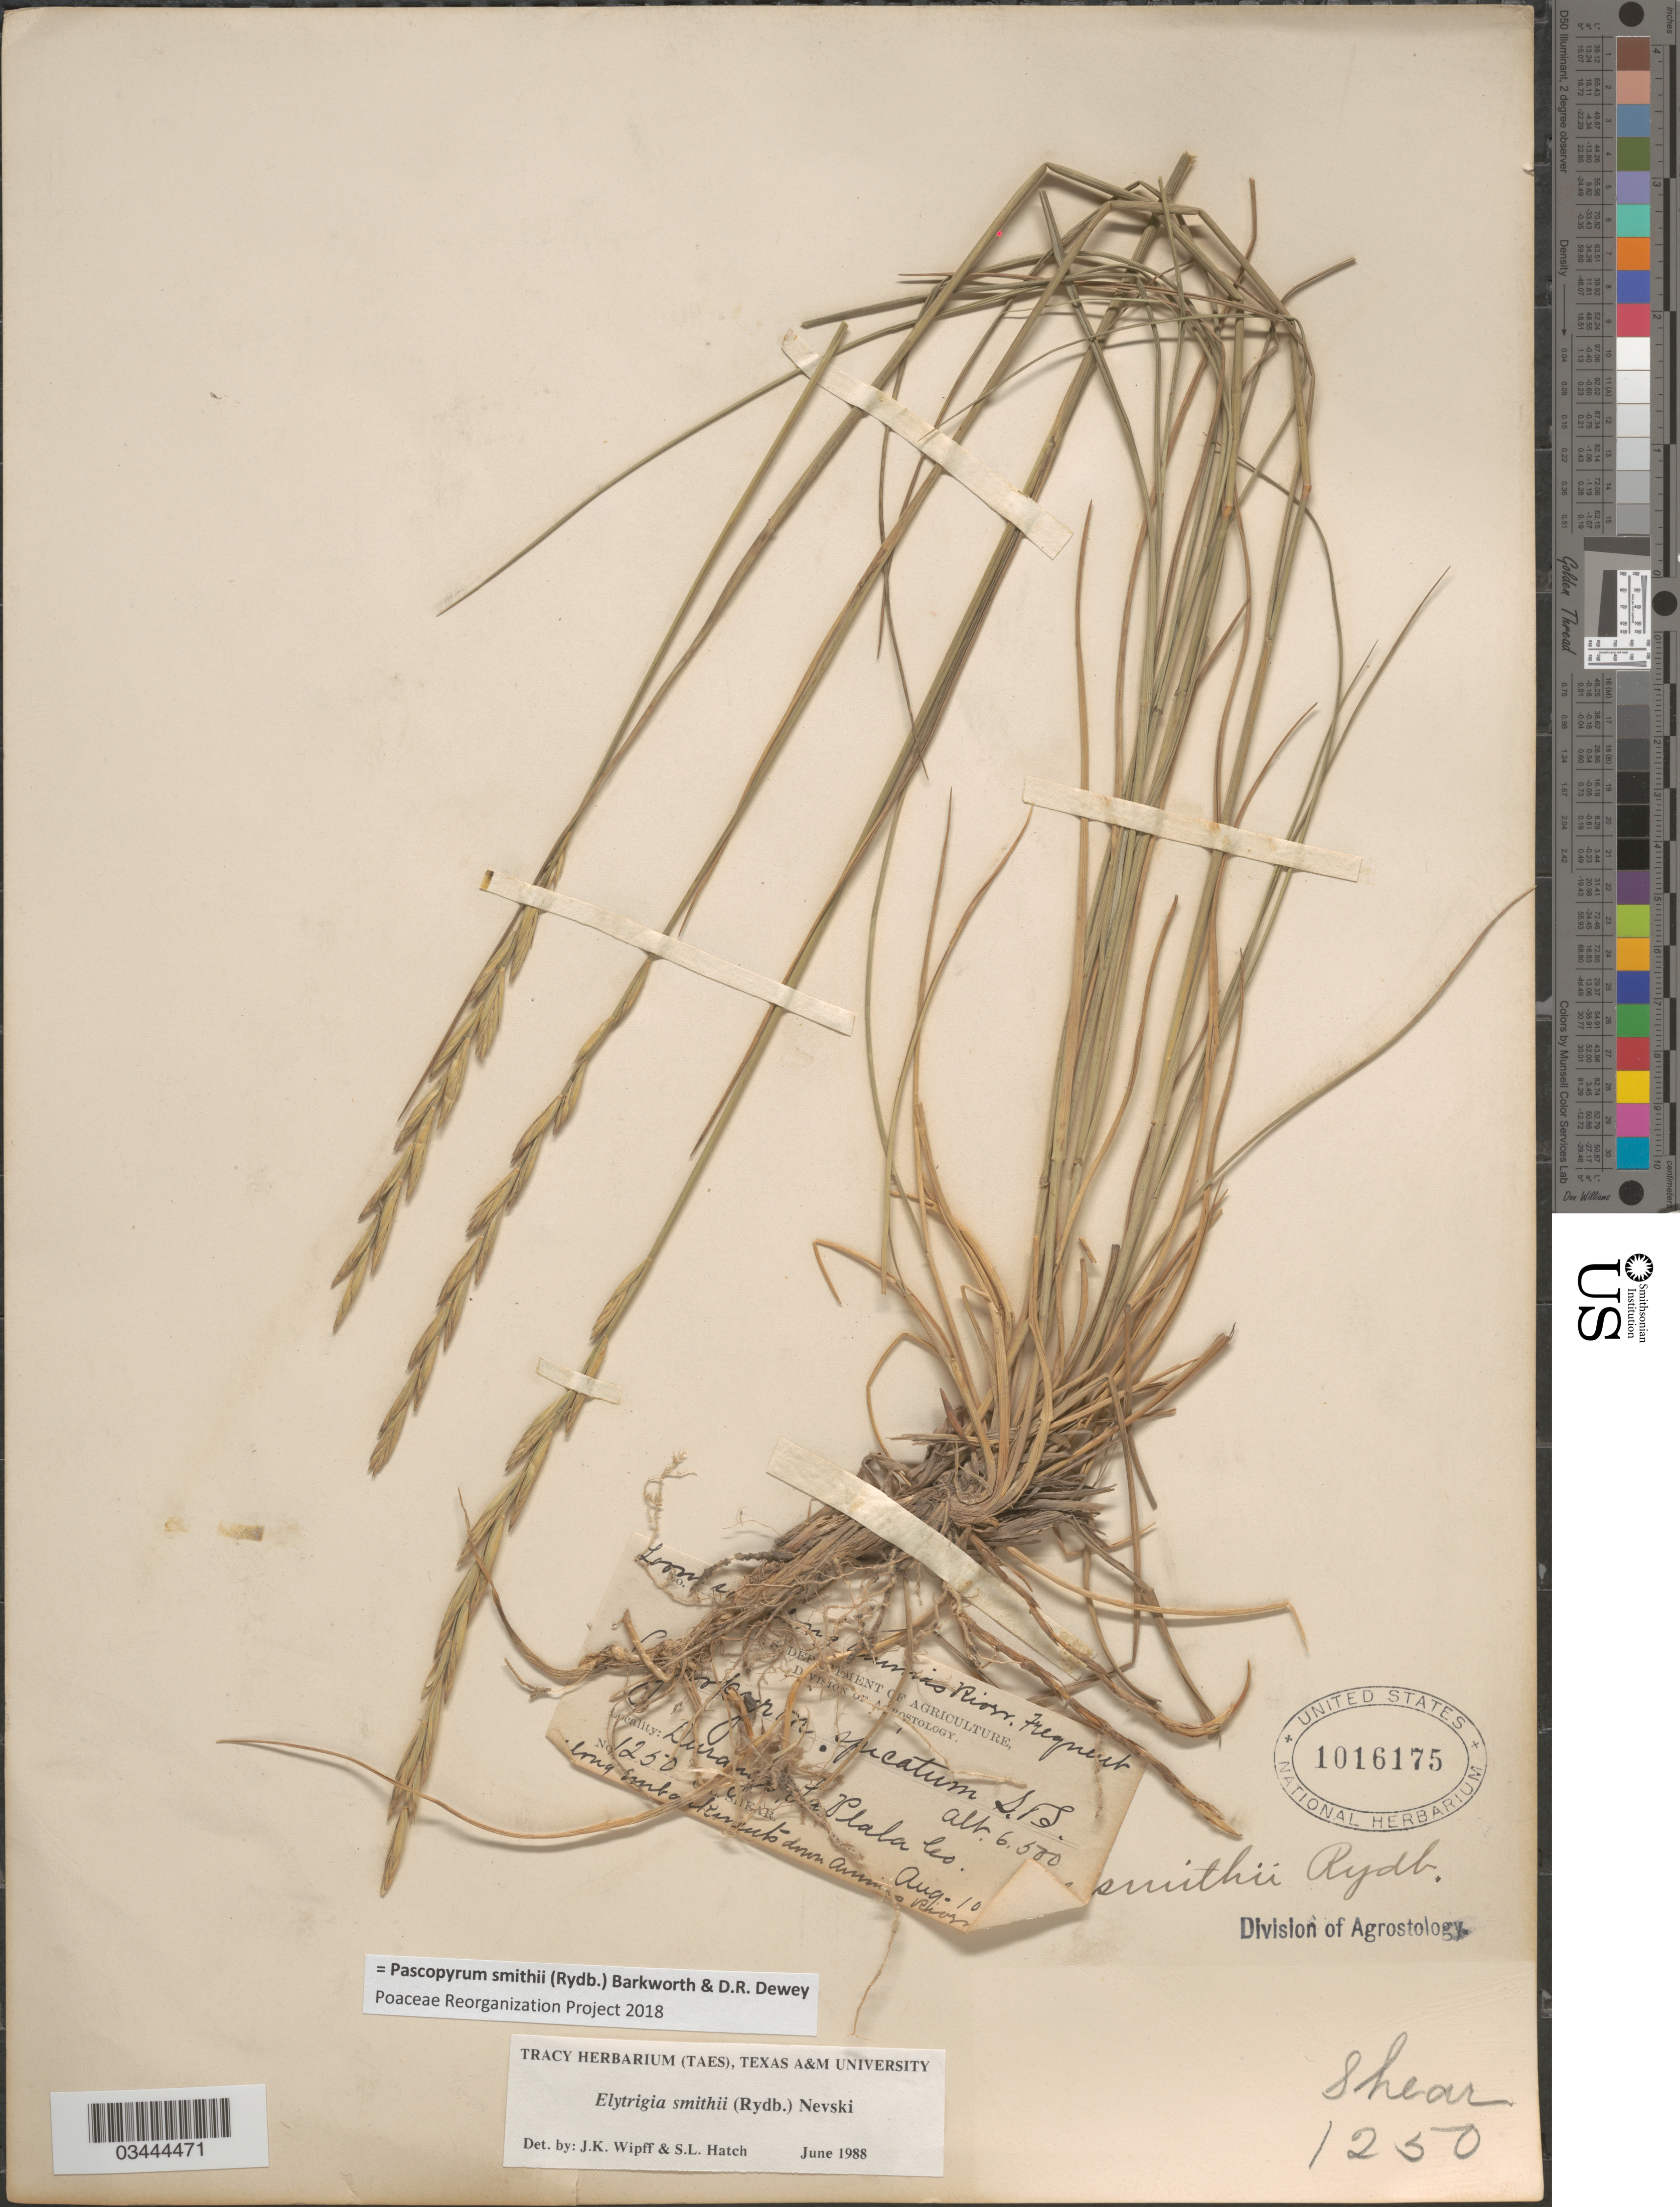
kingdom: Plantae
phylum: Tracheophyta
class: Liliopsida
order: Poales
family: Poaceae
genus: Pascopyrum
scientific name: Pascopyrum smithii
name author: (Rydb.) Barkworth & Dewey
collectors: -- Shear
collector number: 1250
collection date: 1890-08-10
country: United States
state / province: Colorado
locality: Durango, La Plala Co.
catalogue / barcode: US 1016175